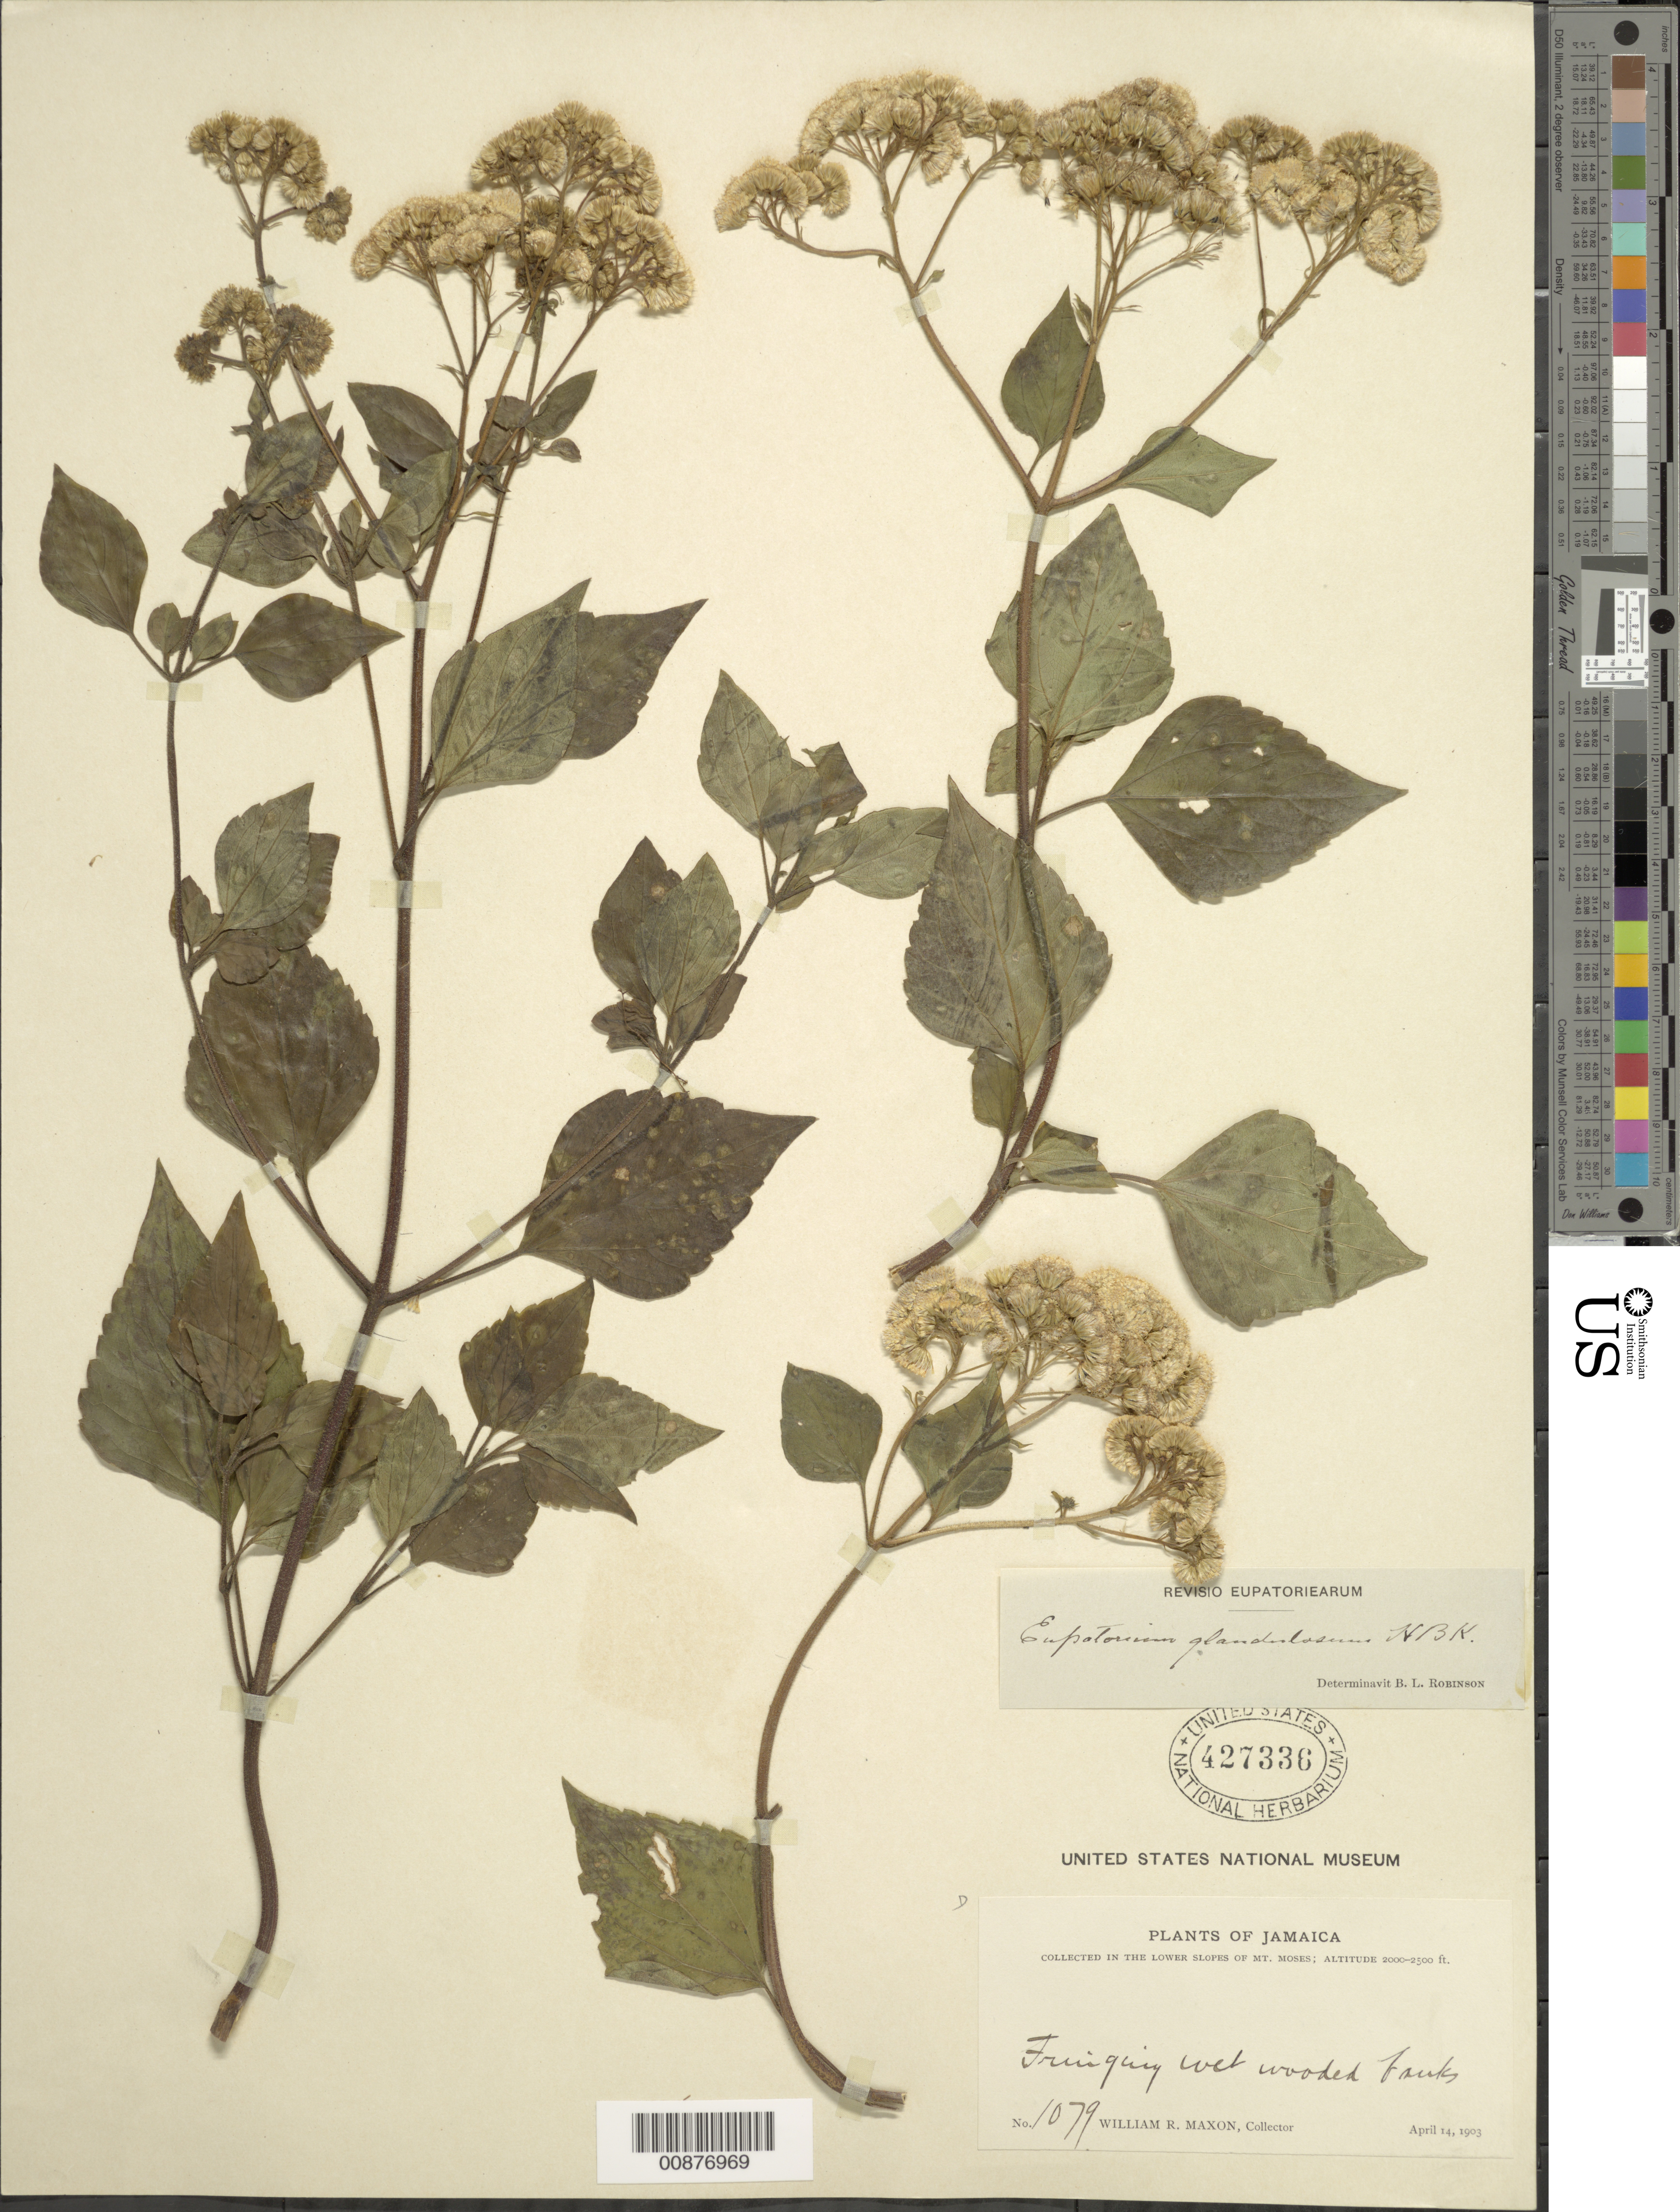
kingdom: Plantae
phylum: Tracheophyta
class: Magnoliopsida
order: Asterales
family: Asteraceae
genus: Ageratina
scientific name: Ageratina adenophora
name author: (Spreng.) R.M. King & H. Rob.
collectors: W. R. Maxon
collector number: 1079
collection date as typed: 14 Apr 1903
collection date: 1903-04-14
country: Jamaica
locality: Lower slopes of Mt. Moses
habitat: Fringing wet wooded banks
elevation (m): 610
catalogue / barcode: US 427336